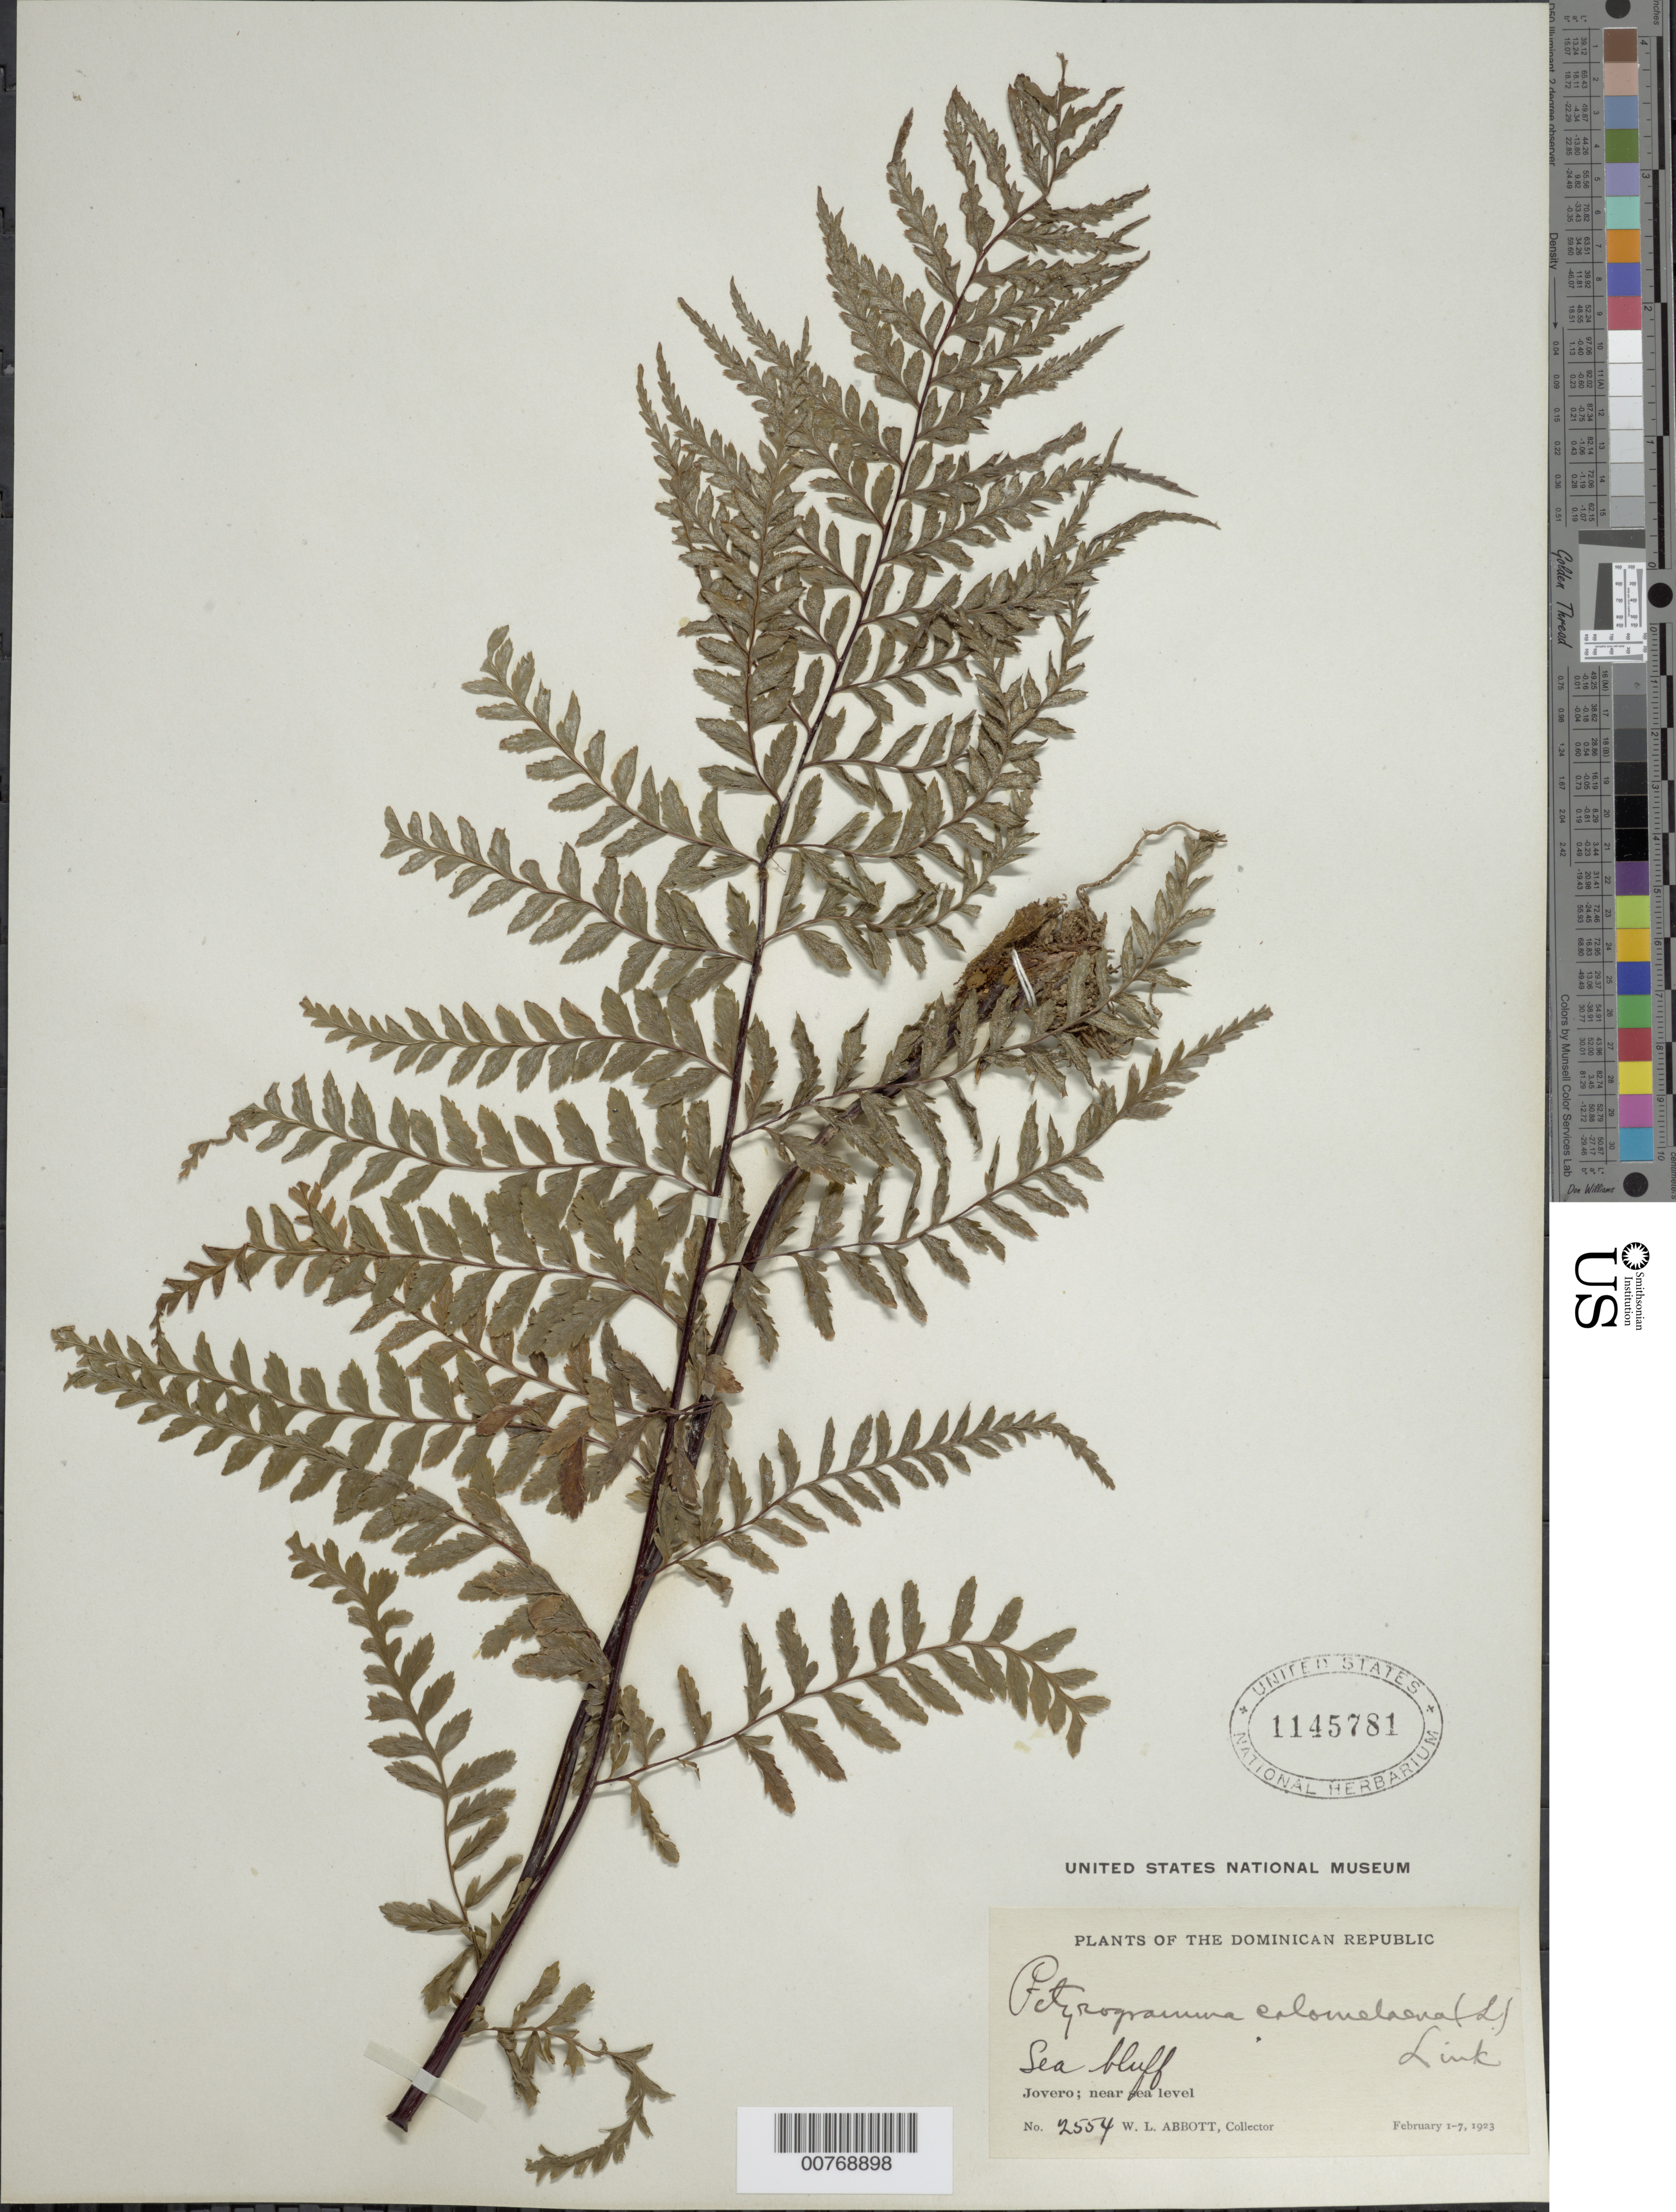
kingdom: Plantae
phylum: Tracheophyta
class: Polypodiopsida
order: Polypodiales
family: Pteridaceae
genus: Pityrogramma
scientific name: Pityrogramma calomelanos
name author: (L.) Link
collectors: W. L. Abbott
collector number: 2554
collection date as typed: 01 Feb 1923 to 07 Feb 1923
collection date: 1923-02-01/1923-02-07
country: Dominican Republic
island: Hispaniola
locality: Jovero, near sea level.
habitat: Sea bluff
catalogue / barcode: US 1145781